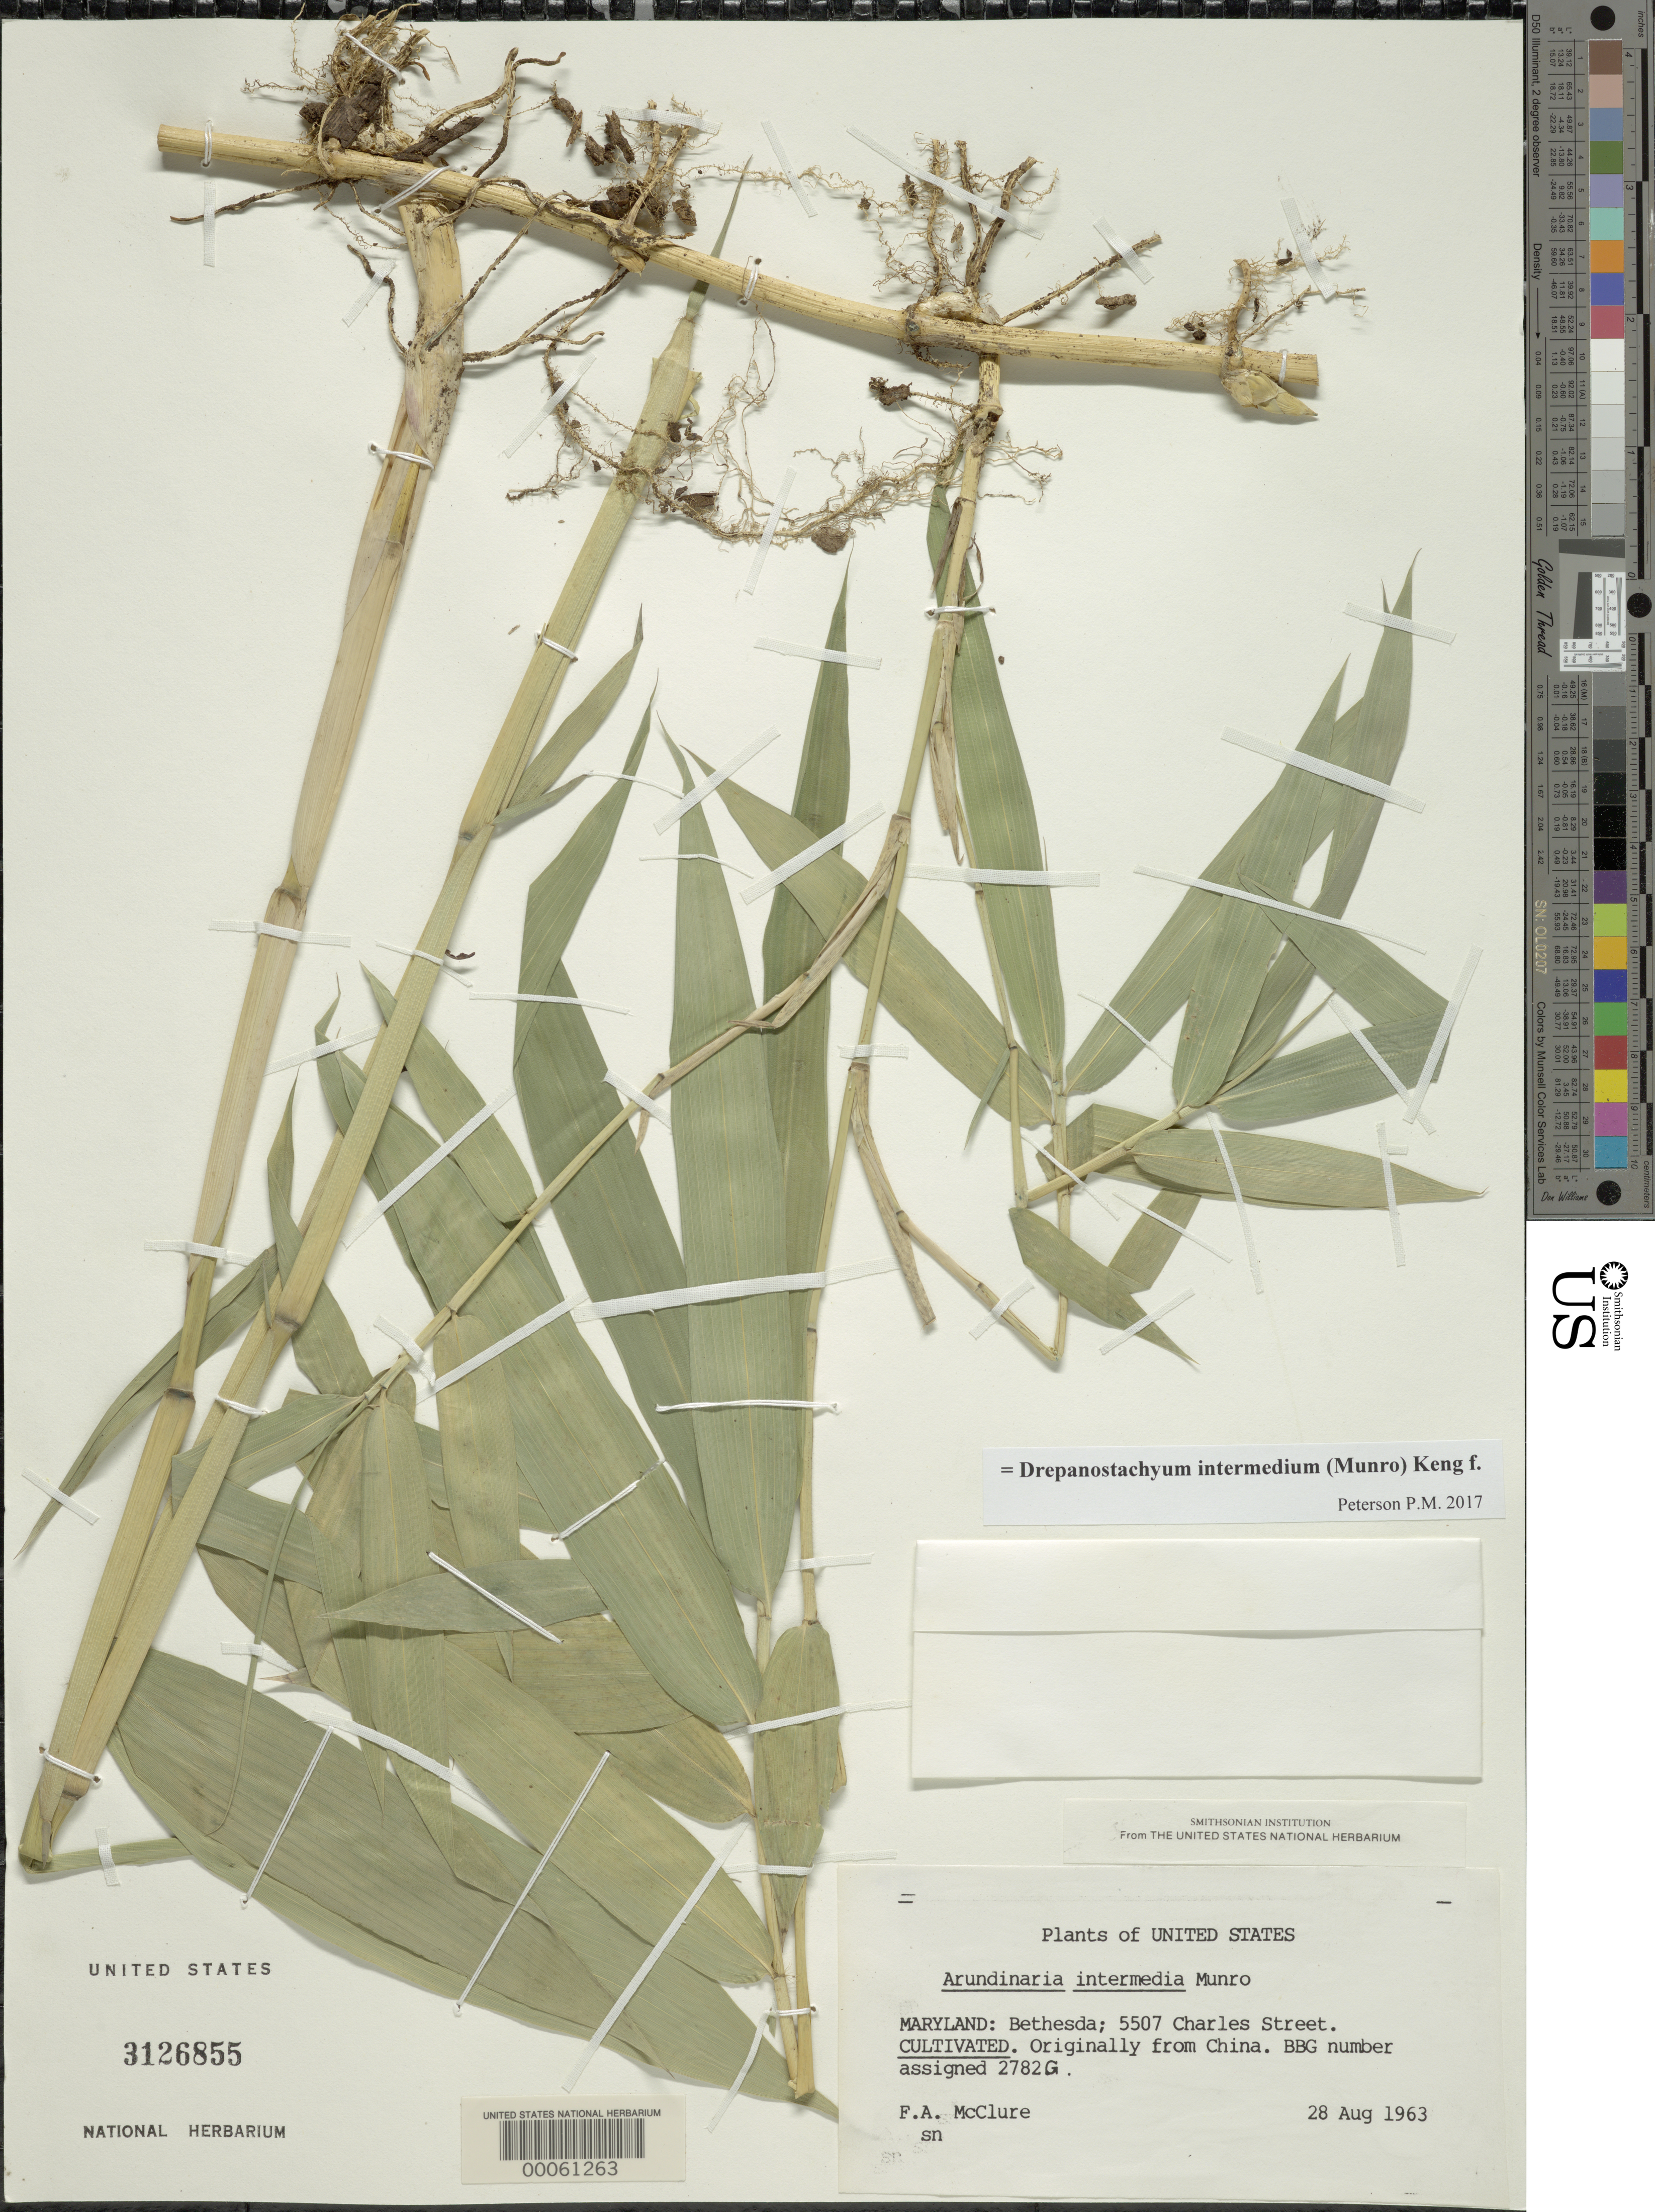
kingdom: Plantae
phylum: Tracheophyta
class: Liliopsida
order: Poales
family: Poaceae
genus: Arundinaria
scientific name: Arundinaria intermedia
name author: Munro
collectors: F. A. McClure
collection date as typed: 28 Aug 1963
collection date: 1963-08-28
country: United States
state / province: Maryland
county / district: Montgomery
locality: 5507 Charles Street, Bethesda (McClure's garden)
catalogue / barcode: US 3126855